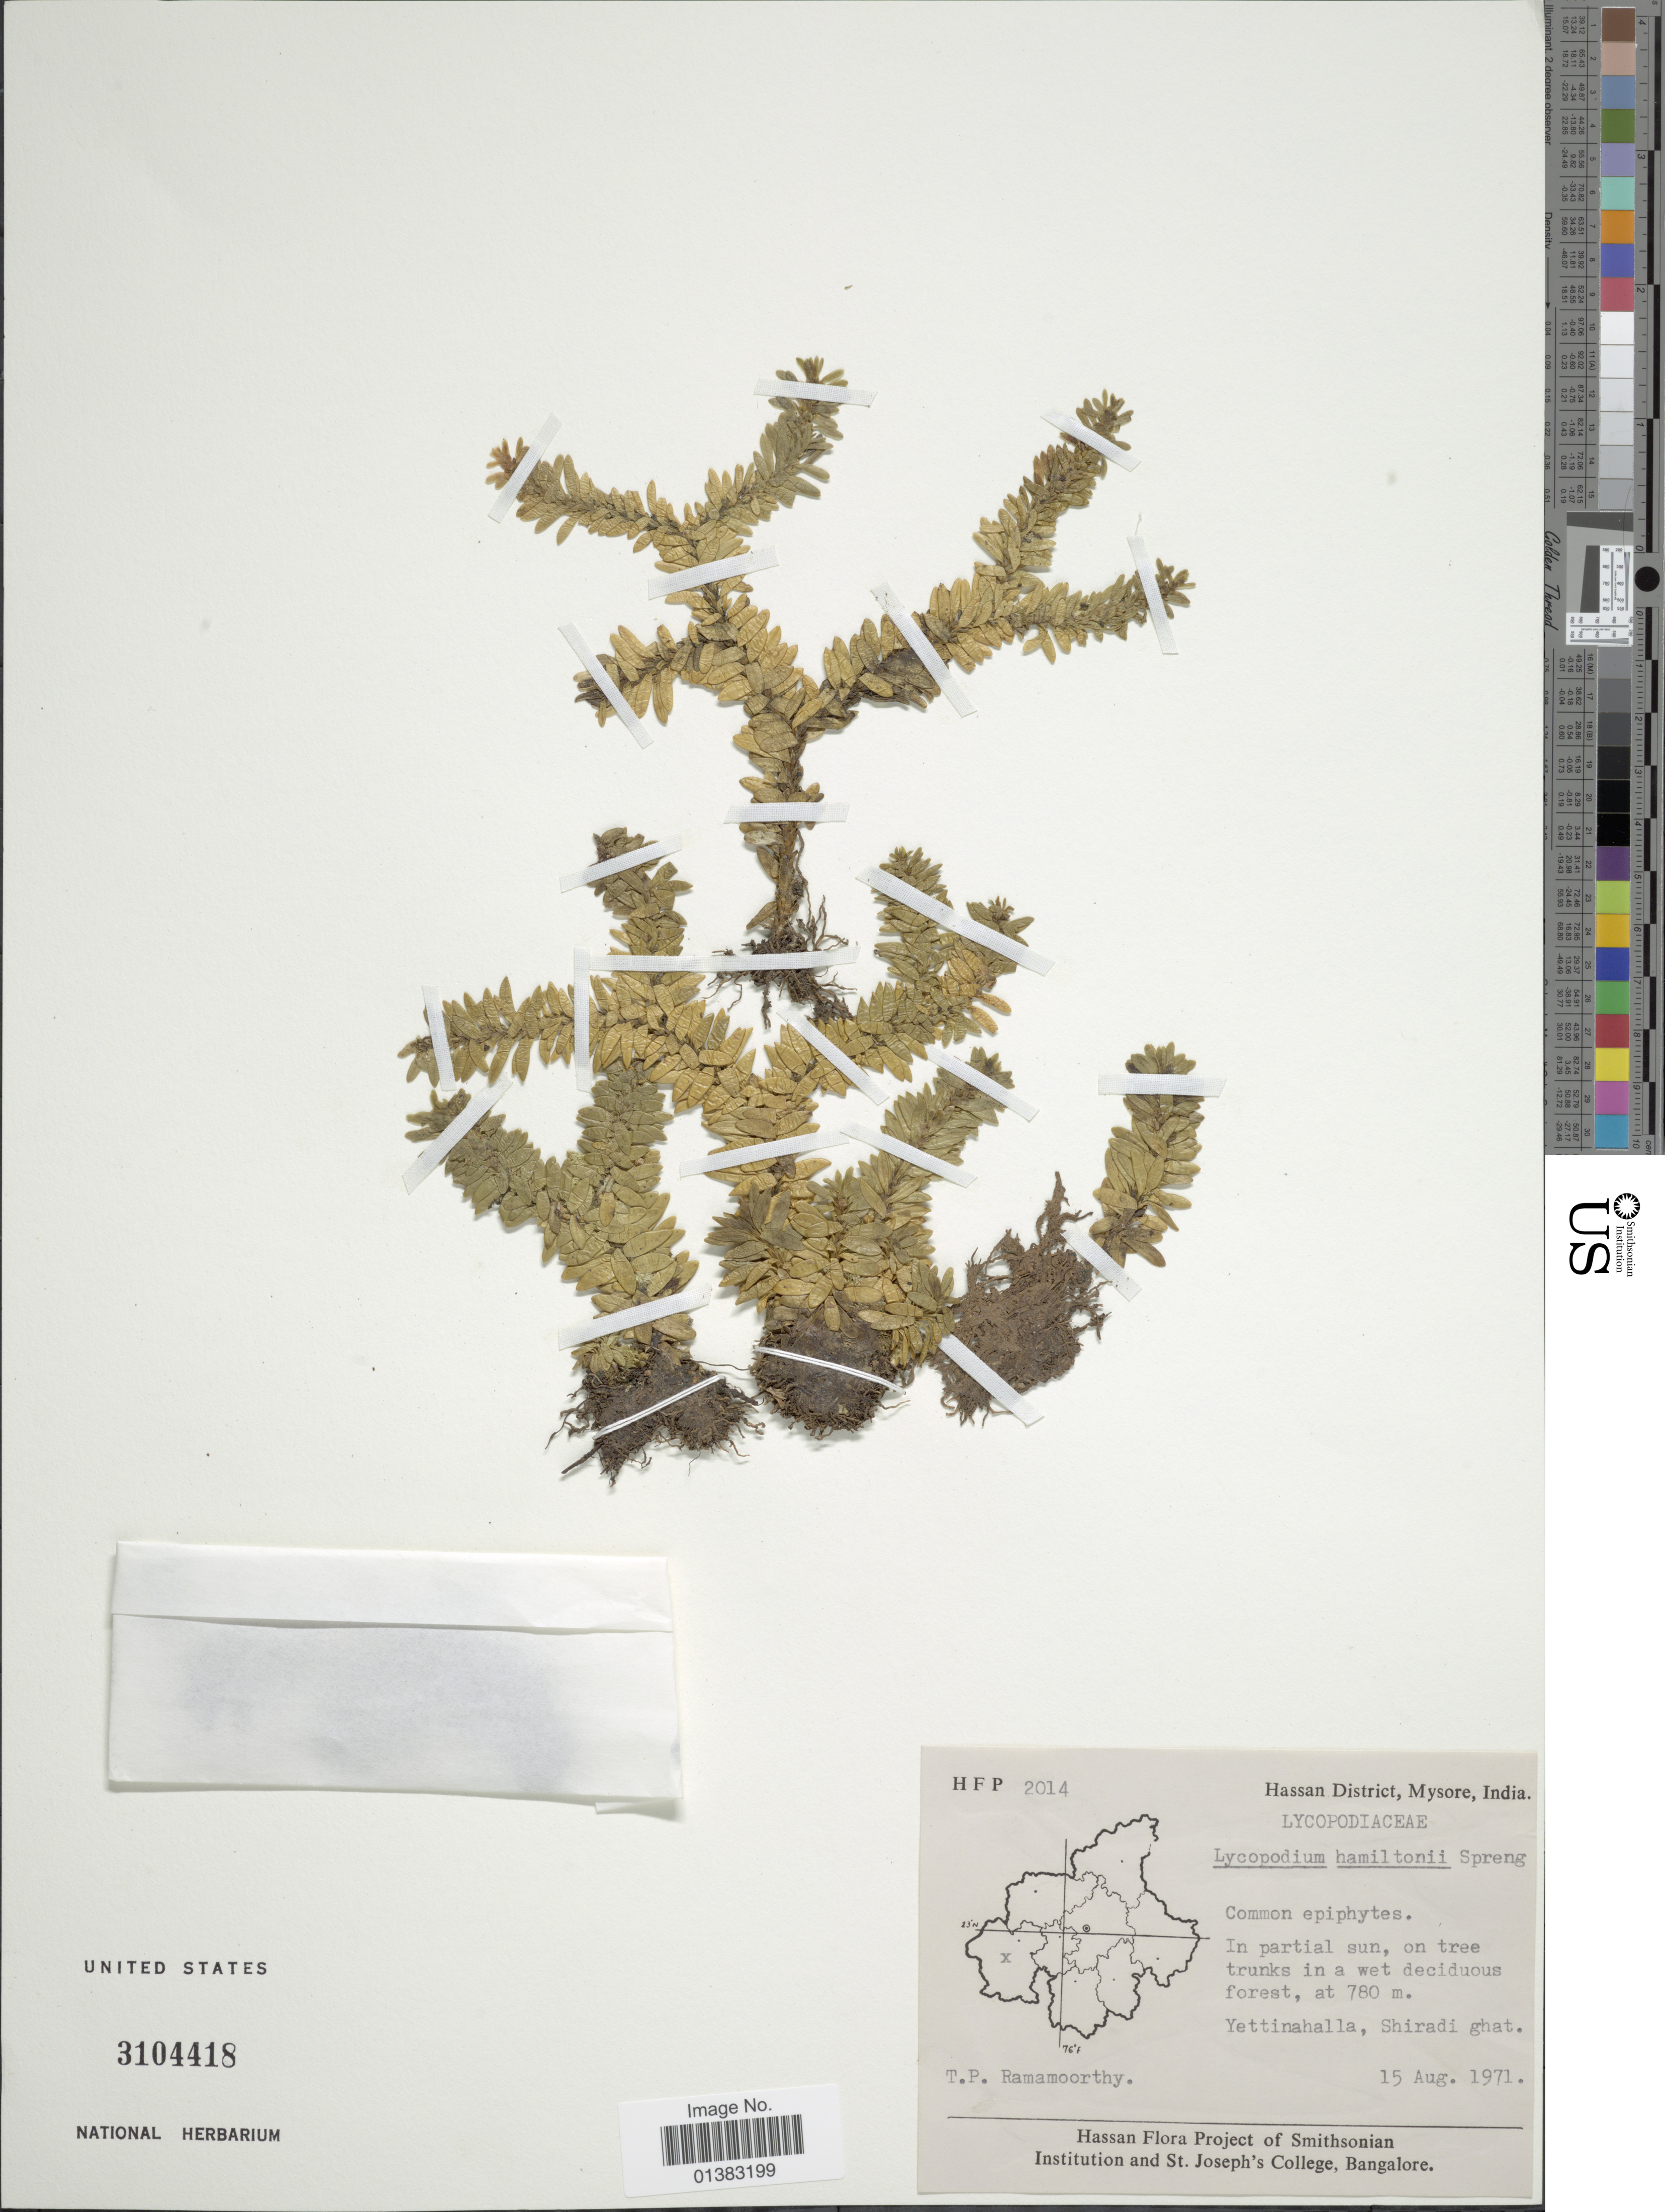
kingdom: Plantae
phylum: Tracheophyta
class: Lycopodiopsida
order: Lycopodiales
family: Lycopodiaceae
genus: Phlegmariurus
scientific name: Phlegmariurus hamiltonii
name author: (Spreng.) Á. Löve & D. Löve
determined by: Field, A. R.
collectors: T. P. Ramamoorthy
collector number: HFP 2014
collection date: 1971-08-15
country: India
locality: Hassan District, Mysore, Yettinahalla, Shiradi ghat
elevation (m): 780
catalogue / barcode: US 3104418